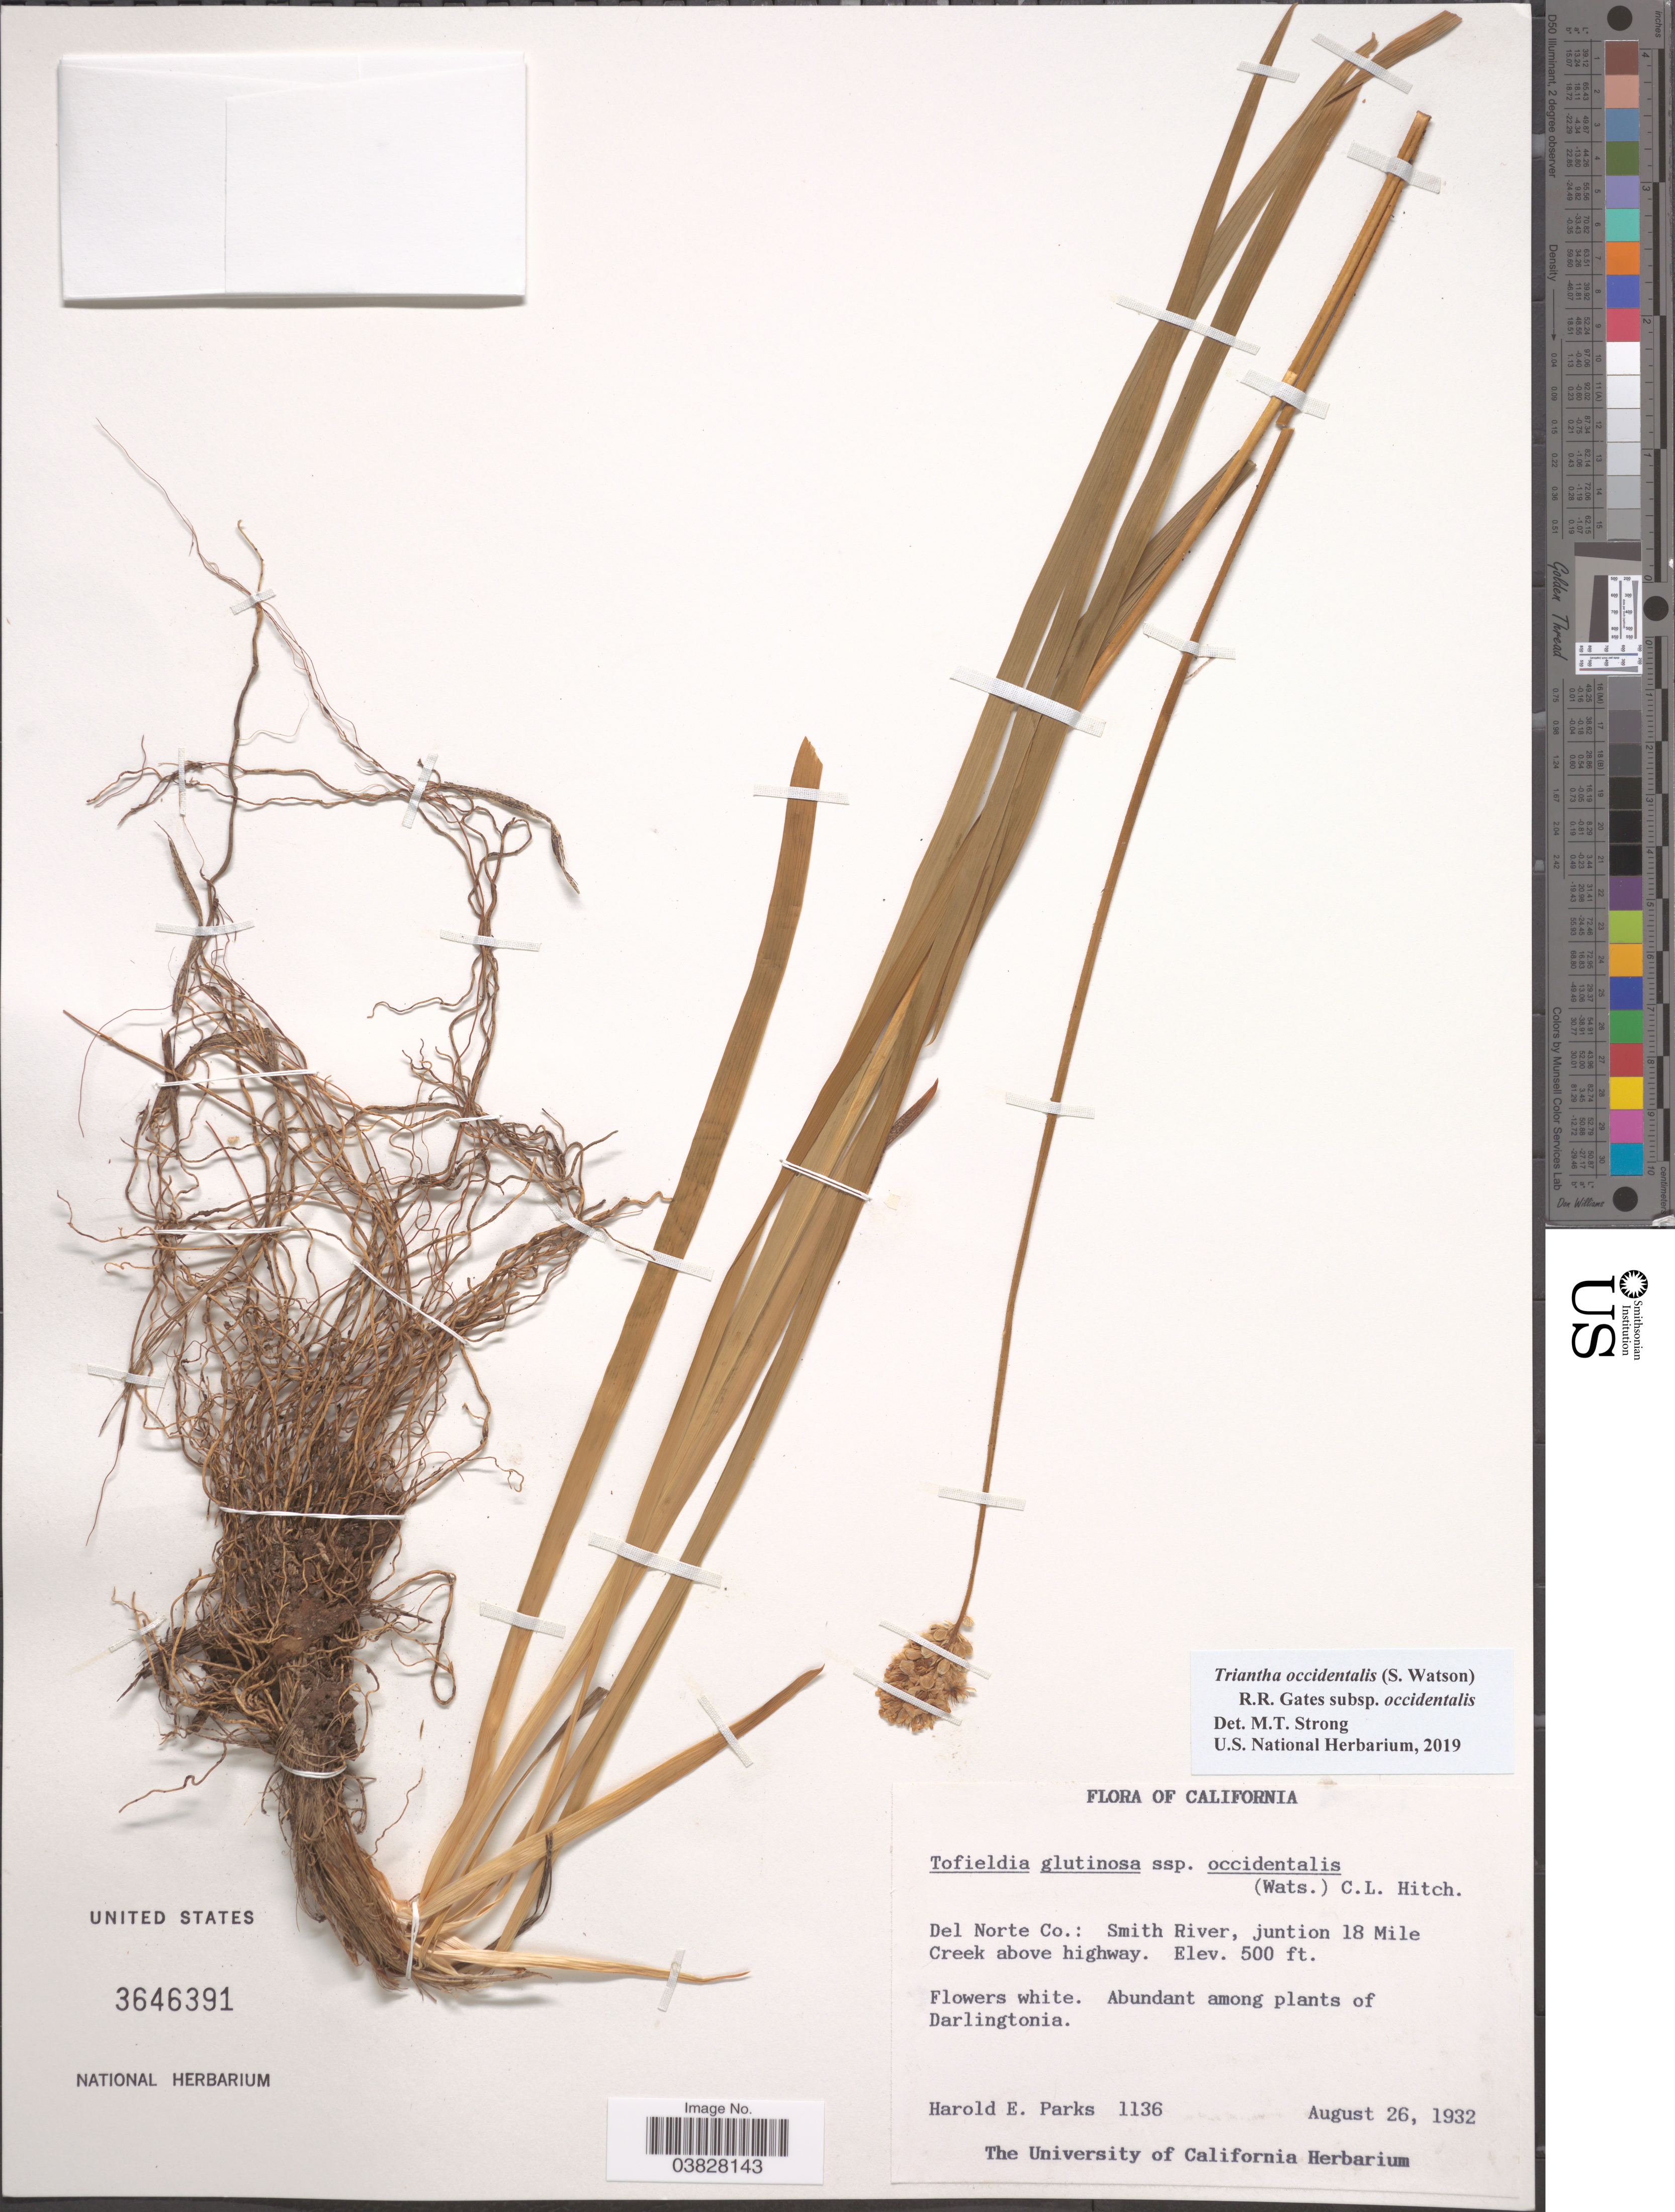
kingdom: Plantae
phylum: Tracheophyta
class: Liliopsida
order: Alismatales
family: Tofieldiaceae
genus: Triantha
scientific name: Triantha occidentalis subsp. occidentalis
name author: (S. Watson) R.R. Gates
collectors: H. E. Parks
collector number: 1136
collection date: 1932-08-26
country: United States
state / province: California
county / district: Del Norte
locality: Del Norte Co.: Smith River, junction 18 Mile Creek above highway.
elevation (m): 152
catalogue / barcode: US 3646391